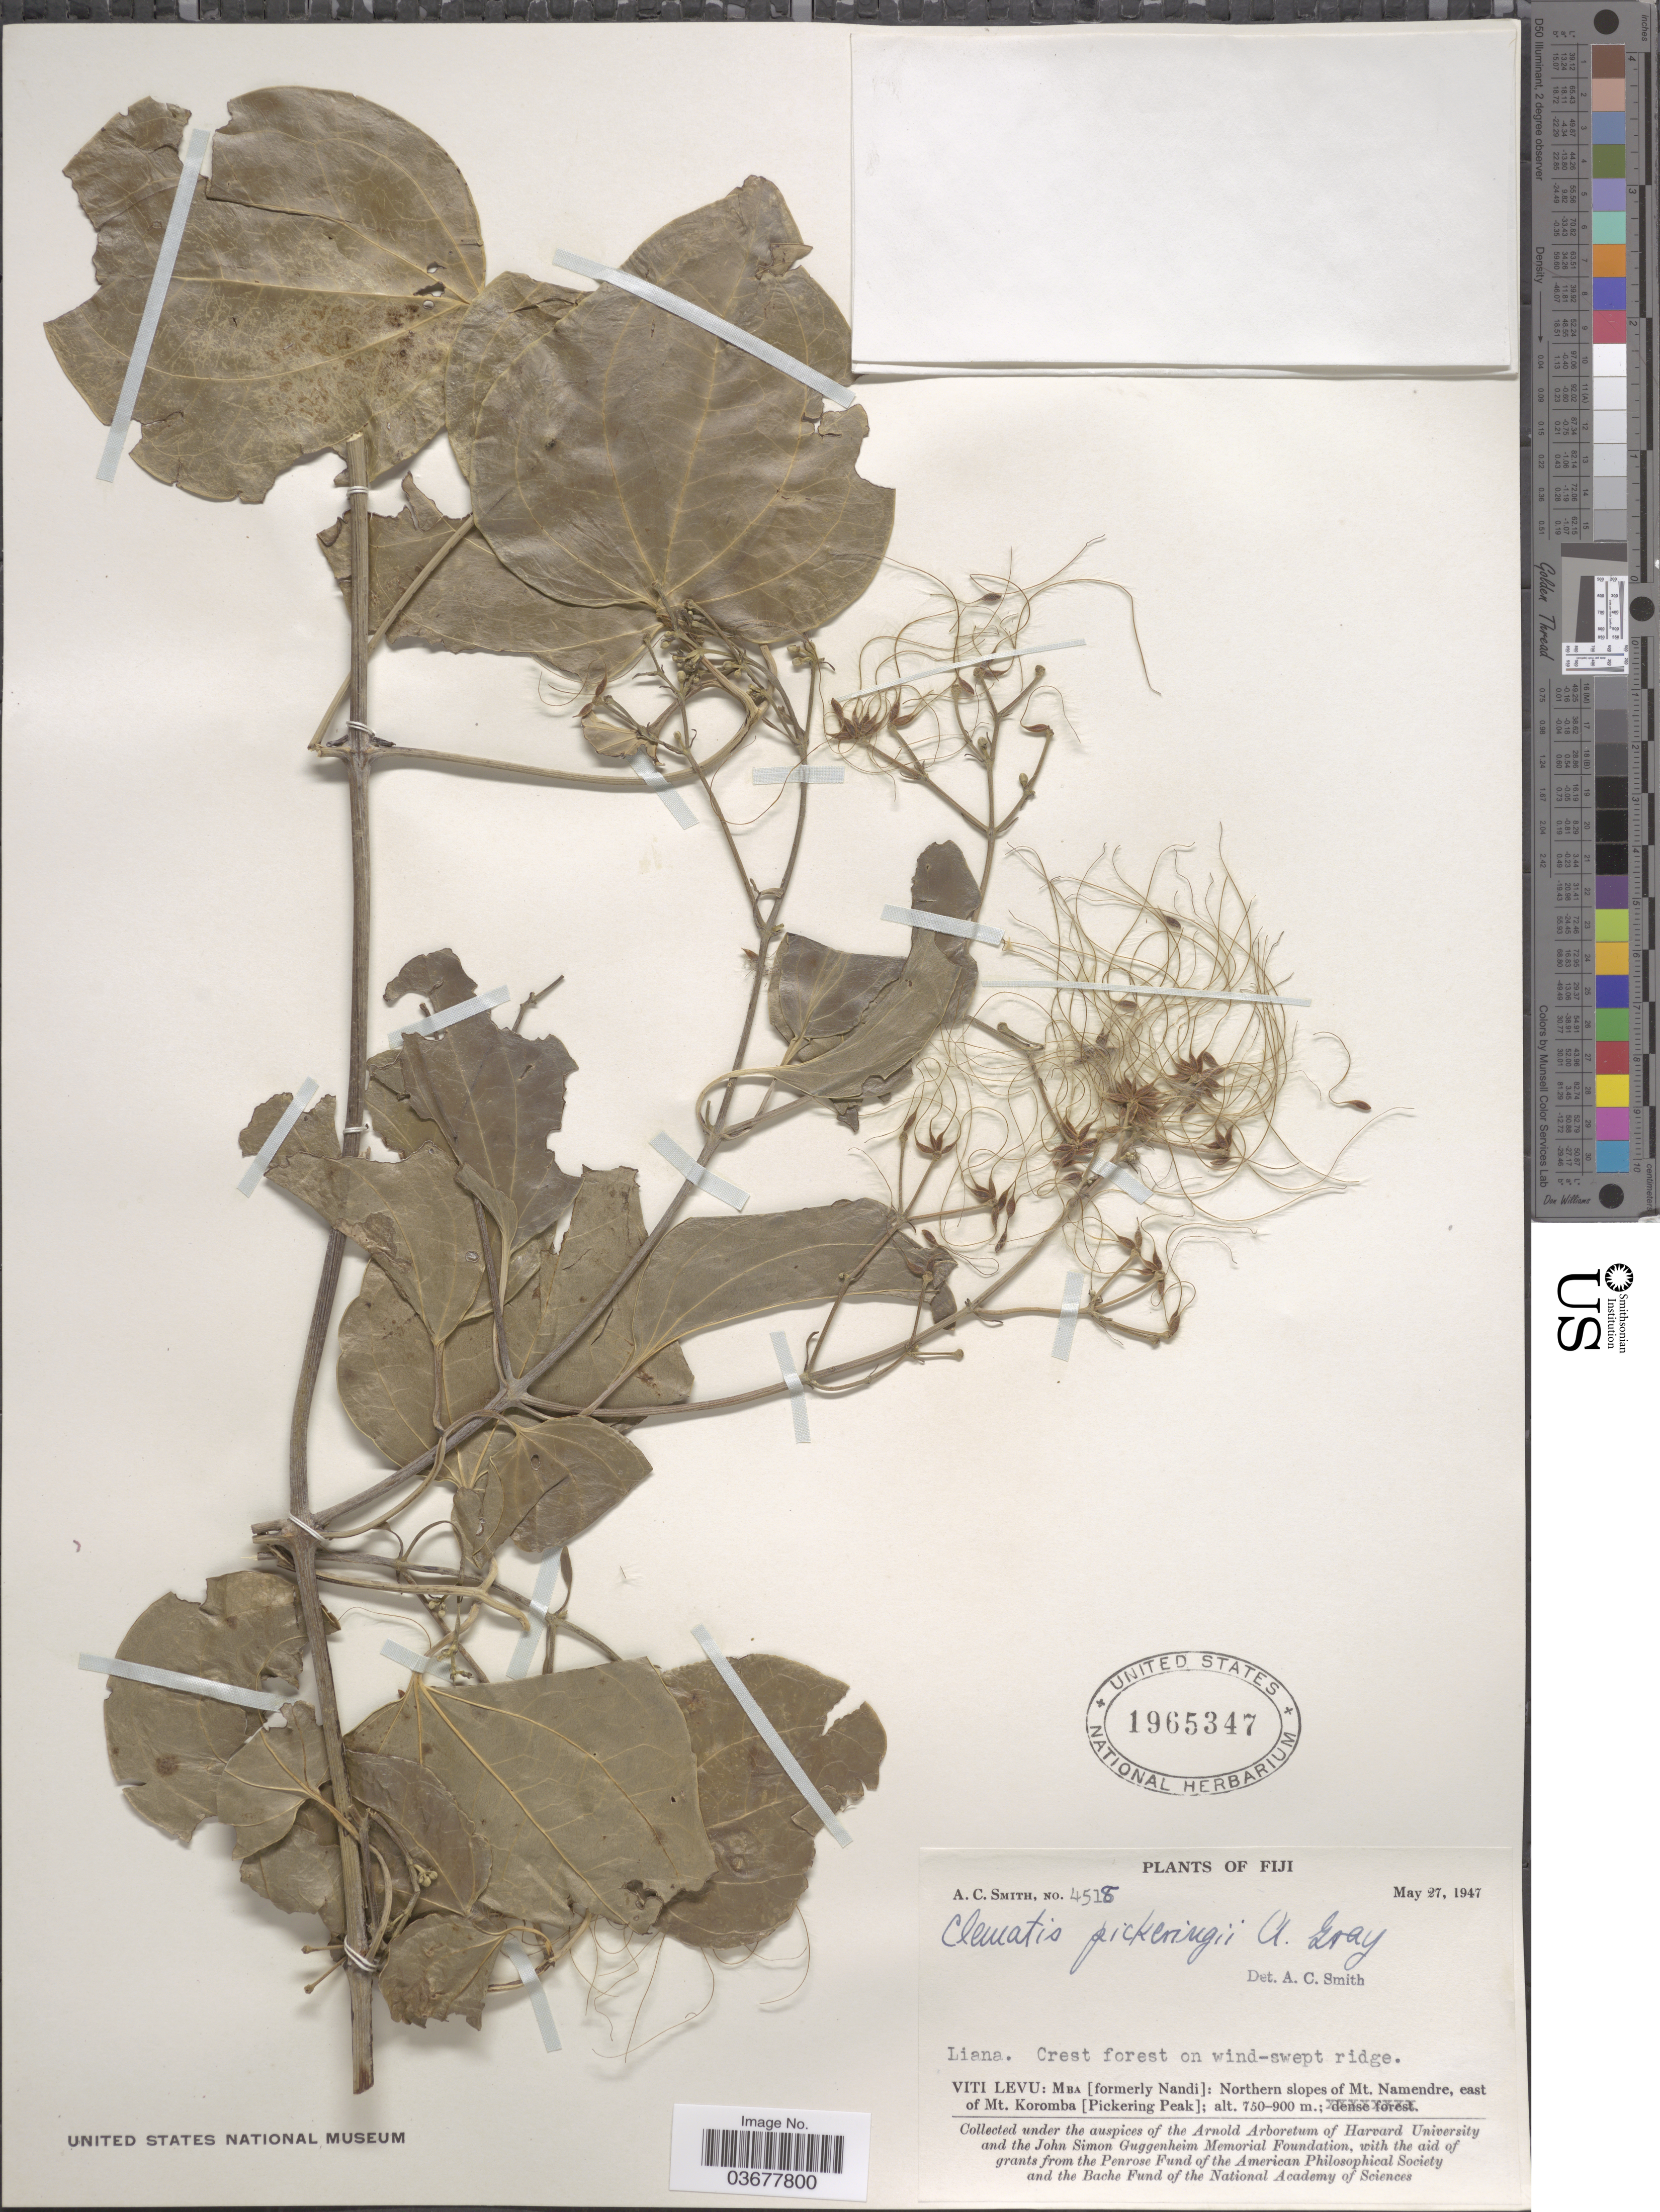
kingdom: Plantae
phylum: Tracheophyta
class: Magnoliopsida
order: Ranunculales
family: Ranunculaceae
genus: Clematis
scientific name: Clematis pickeringii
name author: A. Gray in Wilkes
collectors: A. C. Smith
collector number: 4518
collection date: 1947-05-27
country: Fiji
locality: Viti Levu: Mba [formerly Nandi]: Northern slopes of Mt. Namendre, east of Mt. Koromba [Pickering Peak].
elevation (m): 750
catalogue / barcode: US 1965347